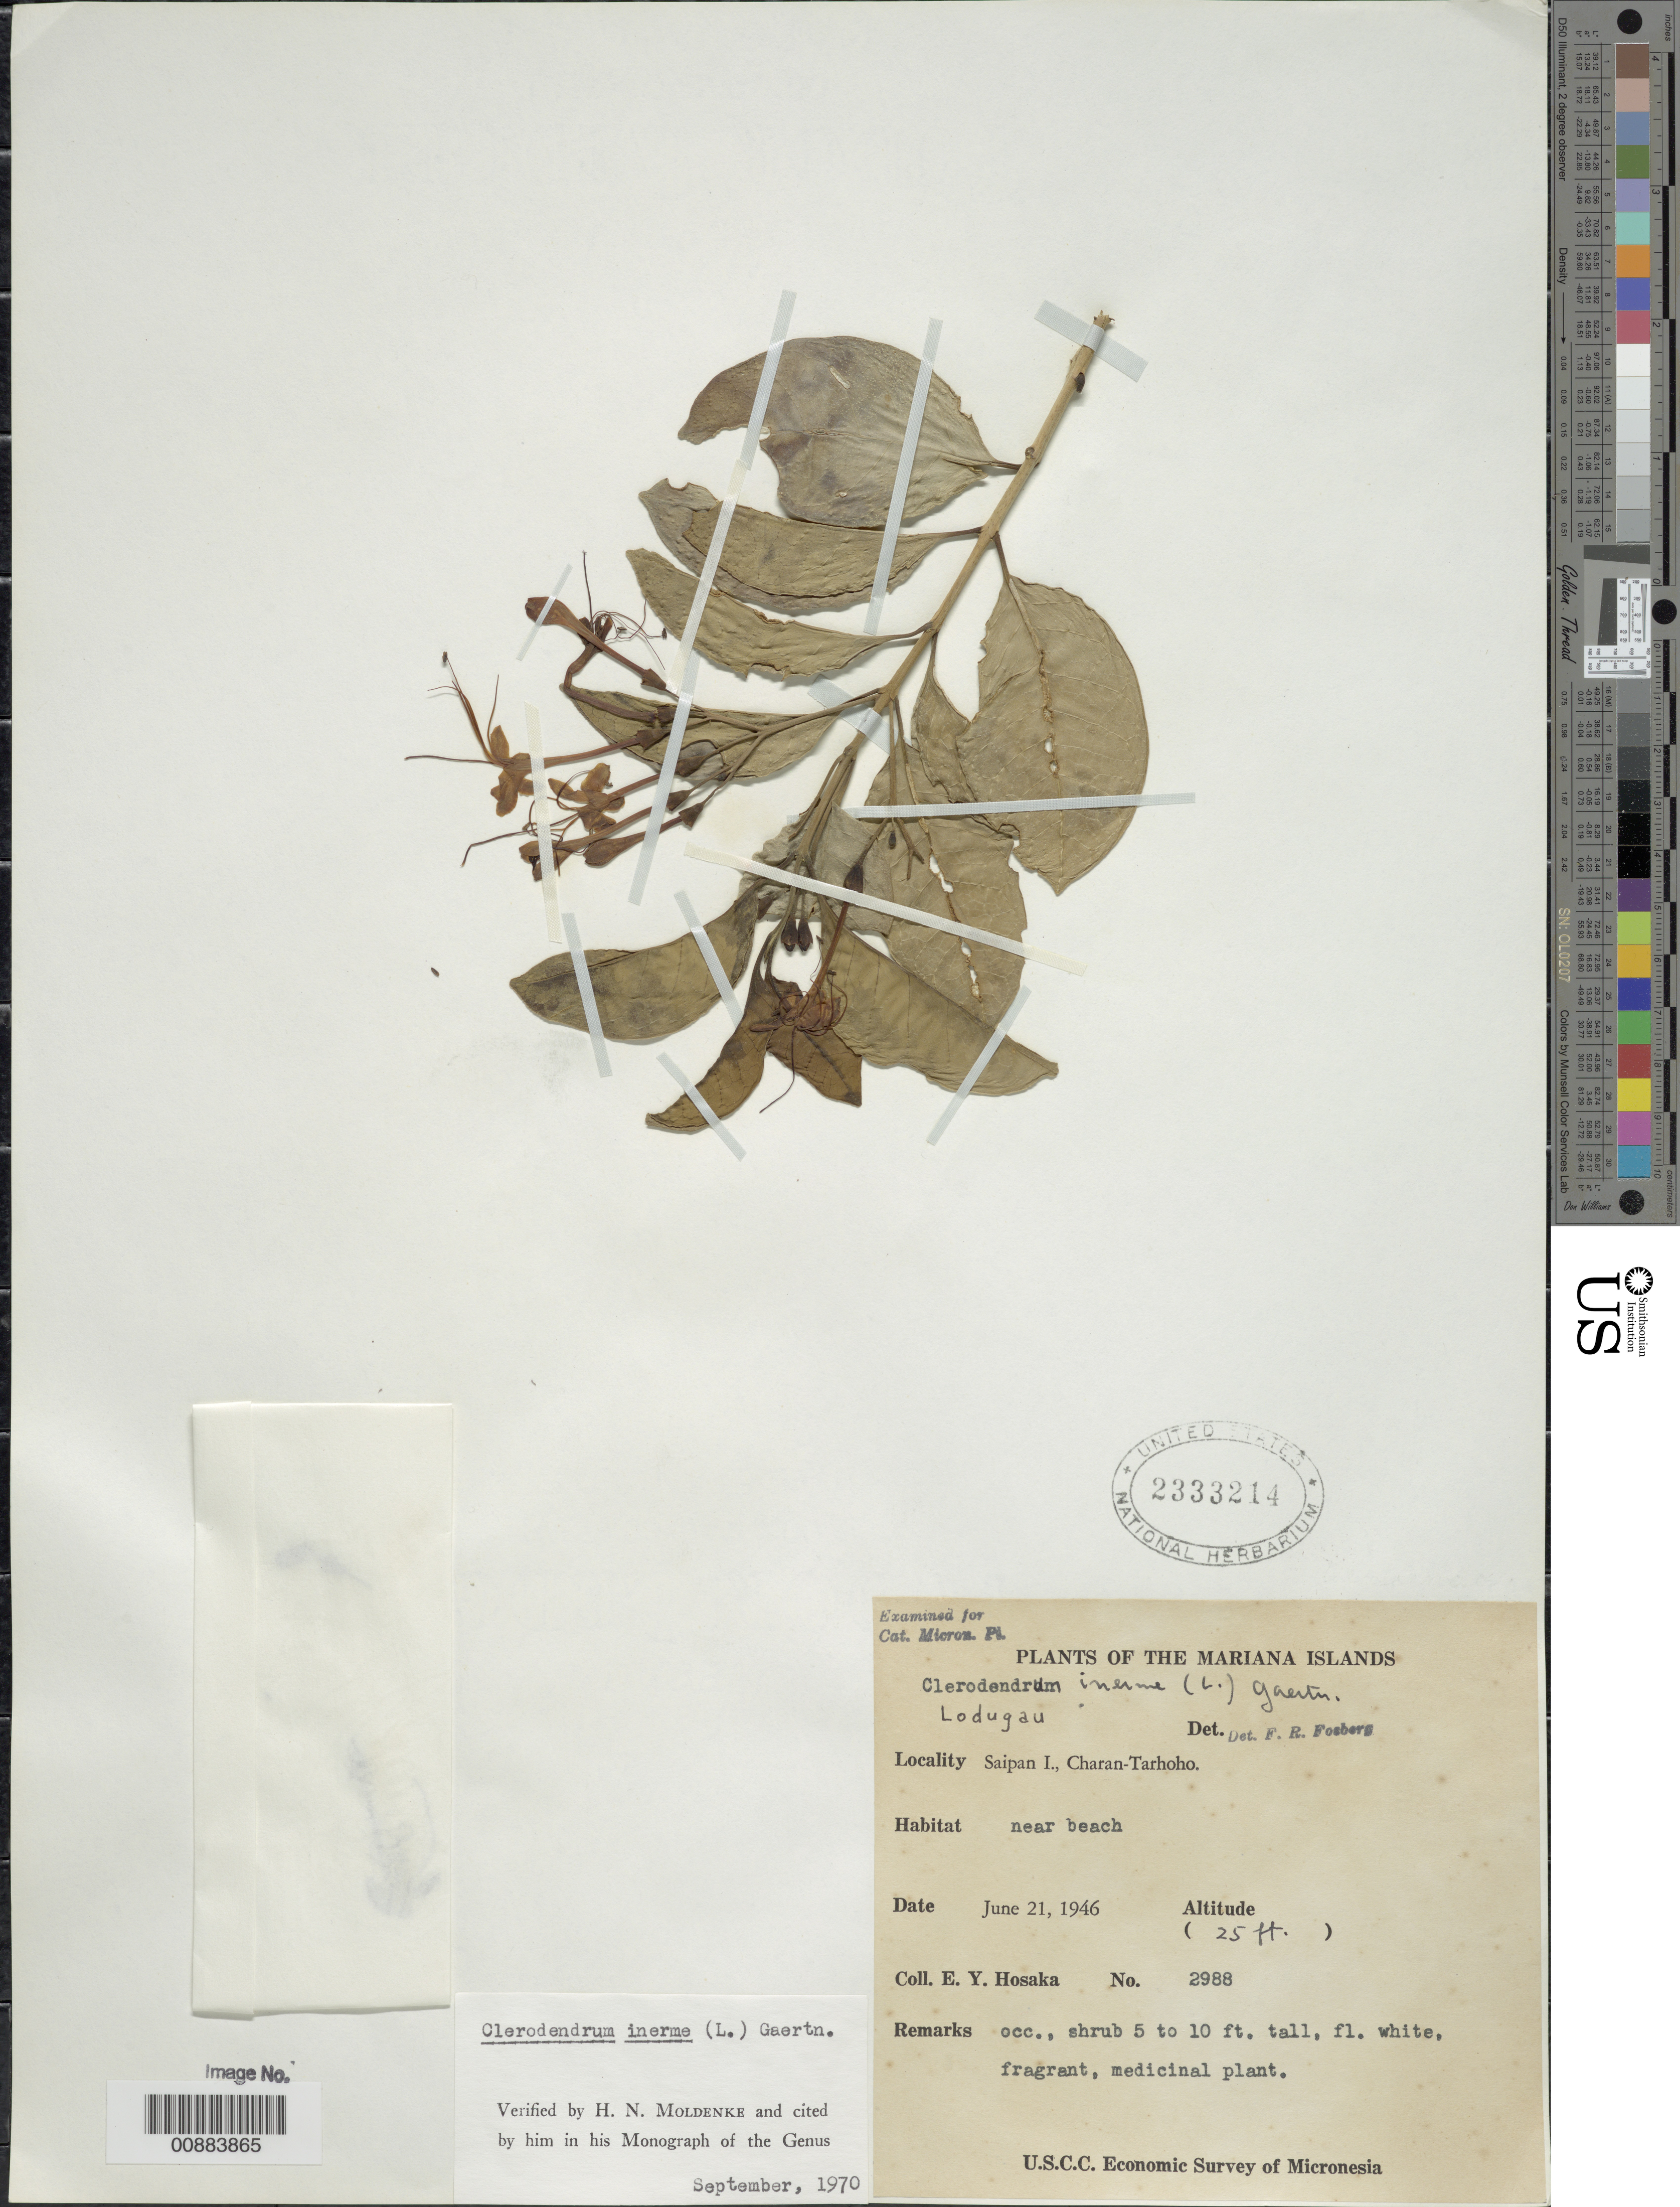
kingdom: Plantae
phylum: Tracheophyta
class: Magnoliopsida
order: Lamiales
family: Lamiaceae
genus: Clerodendrum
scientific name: Clerodendrum inerme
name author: (L.) Gaertn.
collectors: E. Y. Hosaka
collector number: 2988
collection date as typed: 21 Jun 1946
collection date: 1946-06-21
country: Northern Mariana Islands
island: Saipan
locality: Charan-Tarhoho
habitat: near beach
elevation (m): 8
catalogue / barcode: US 2333214